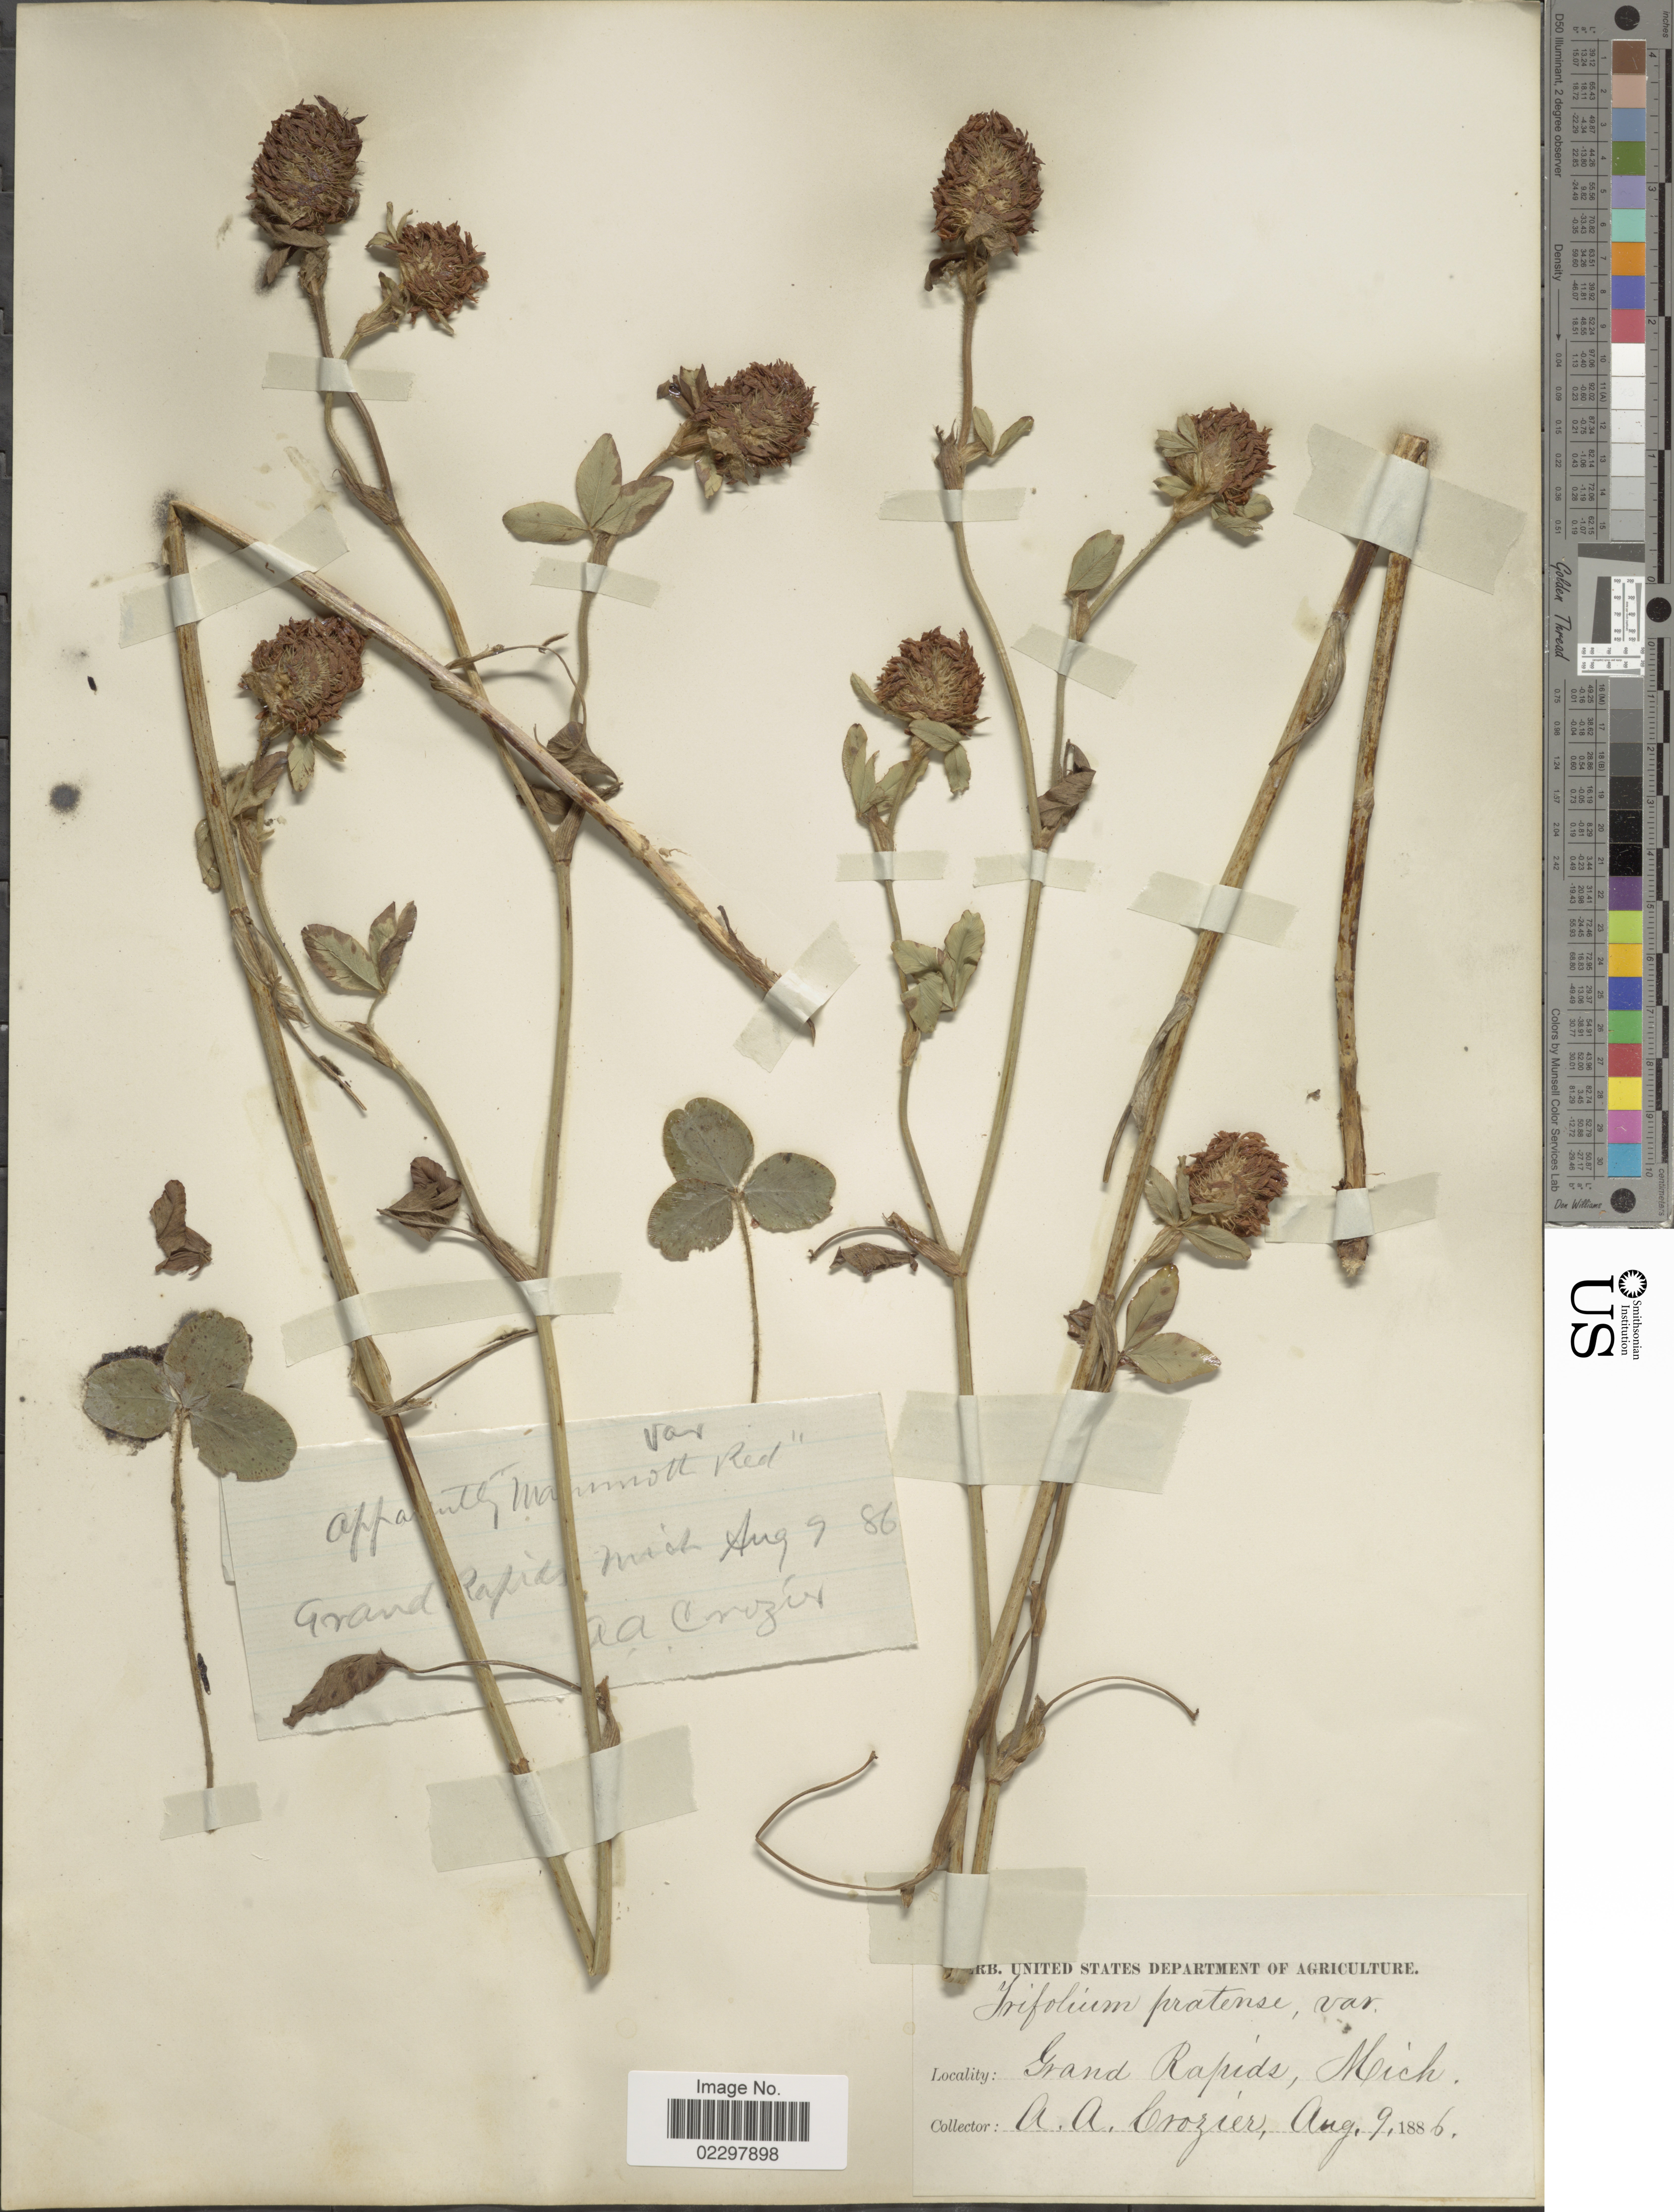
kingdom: Plantae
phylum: Tracheophyta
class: Magnoliopsida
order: Fabales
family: Fabaceae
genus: Trifolium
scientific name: Trifolium pratense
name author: L.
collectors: A. Crozier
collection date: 1886-08-09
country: United States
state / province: Michigan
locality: Gand Rapids, Mich.